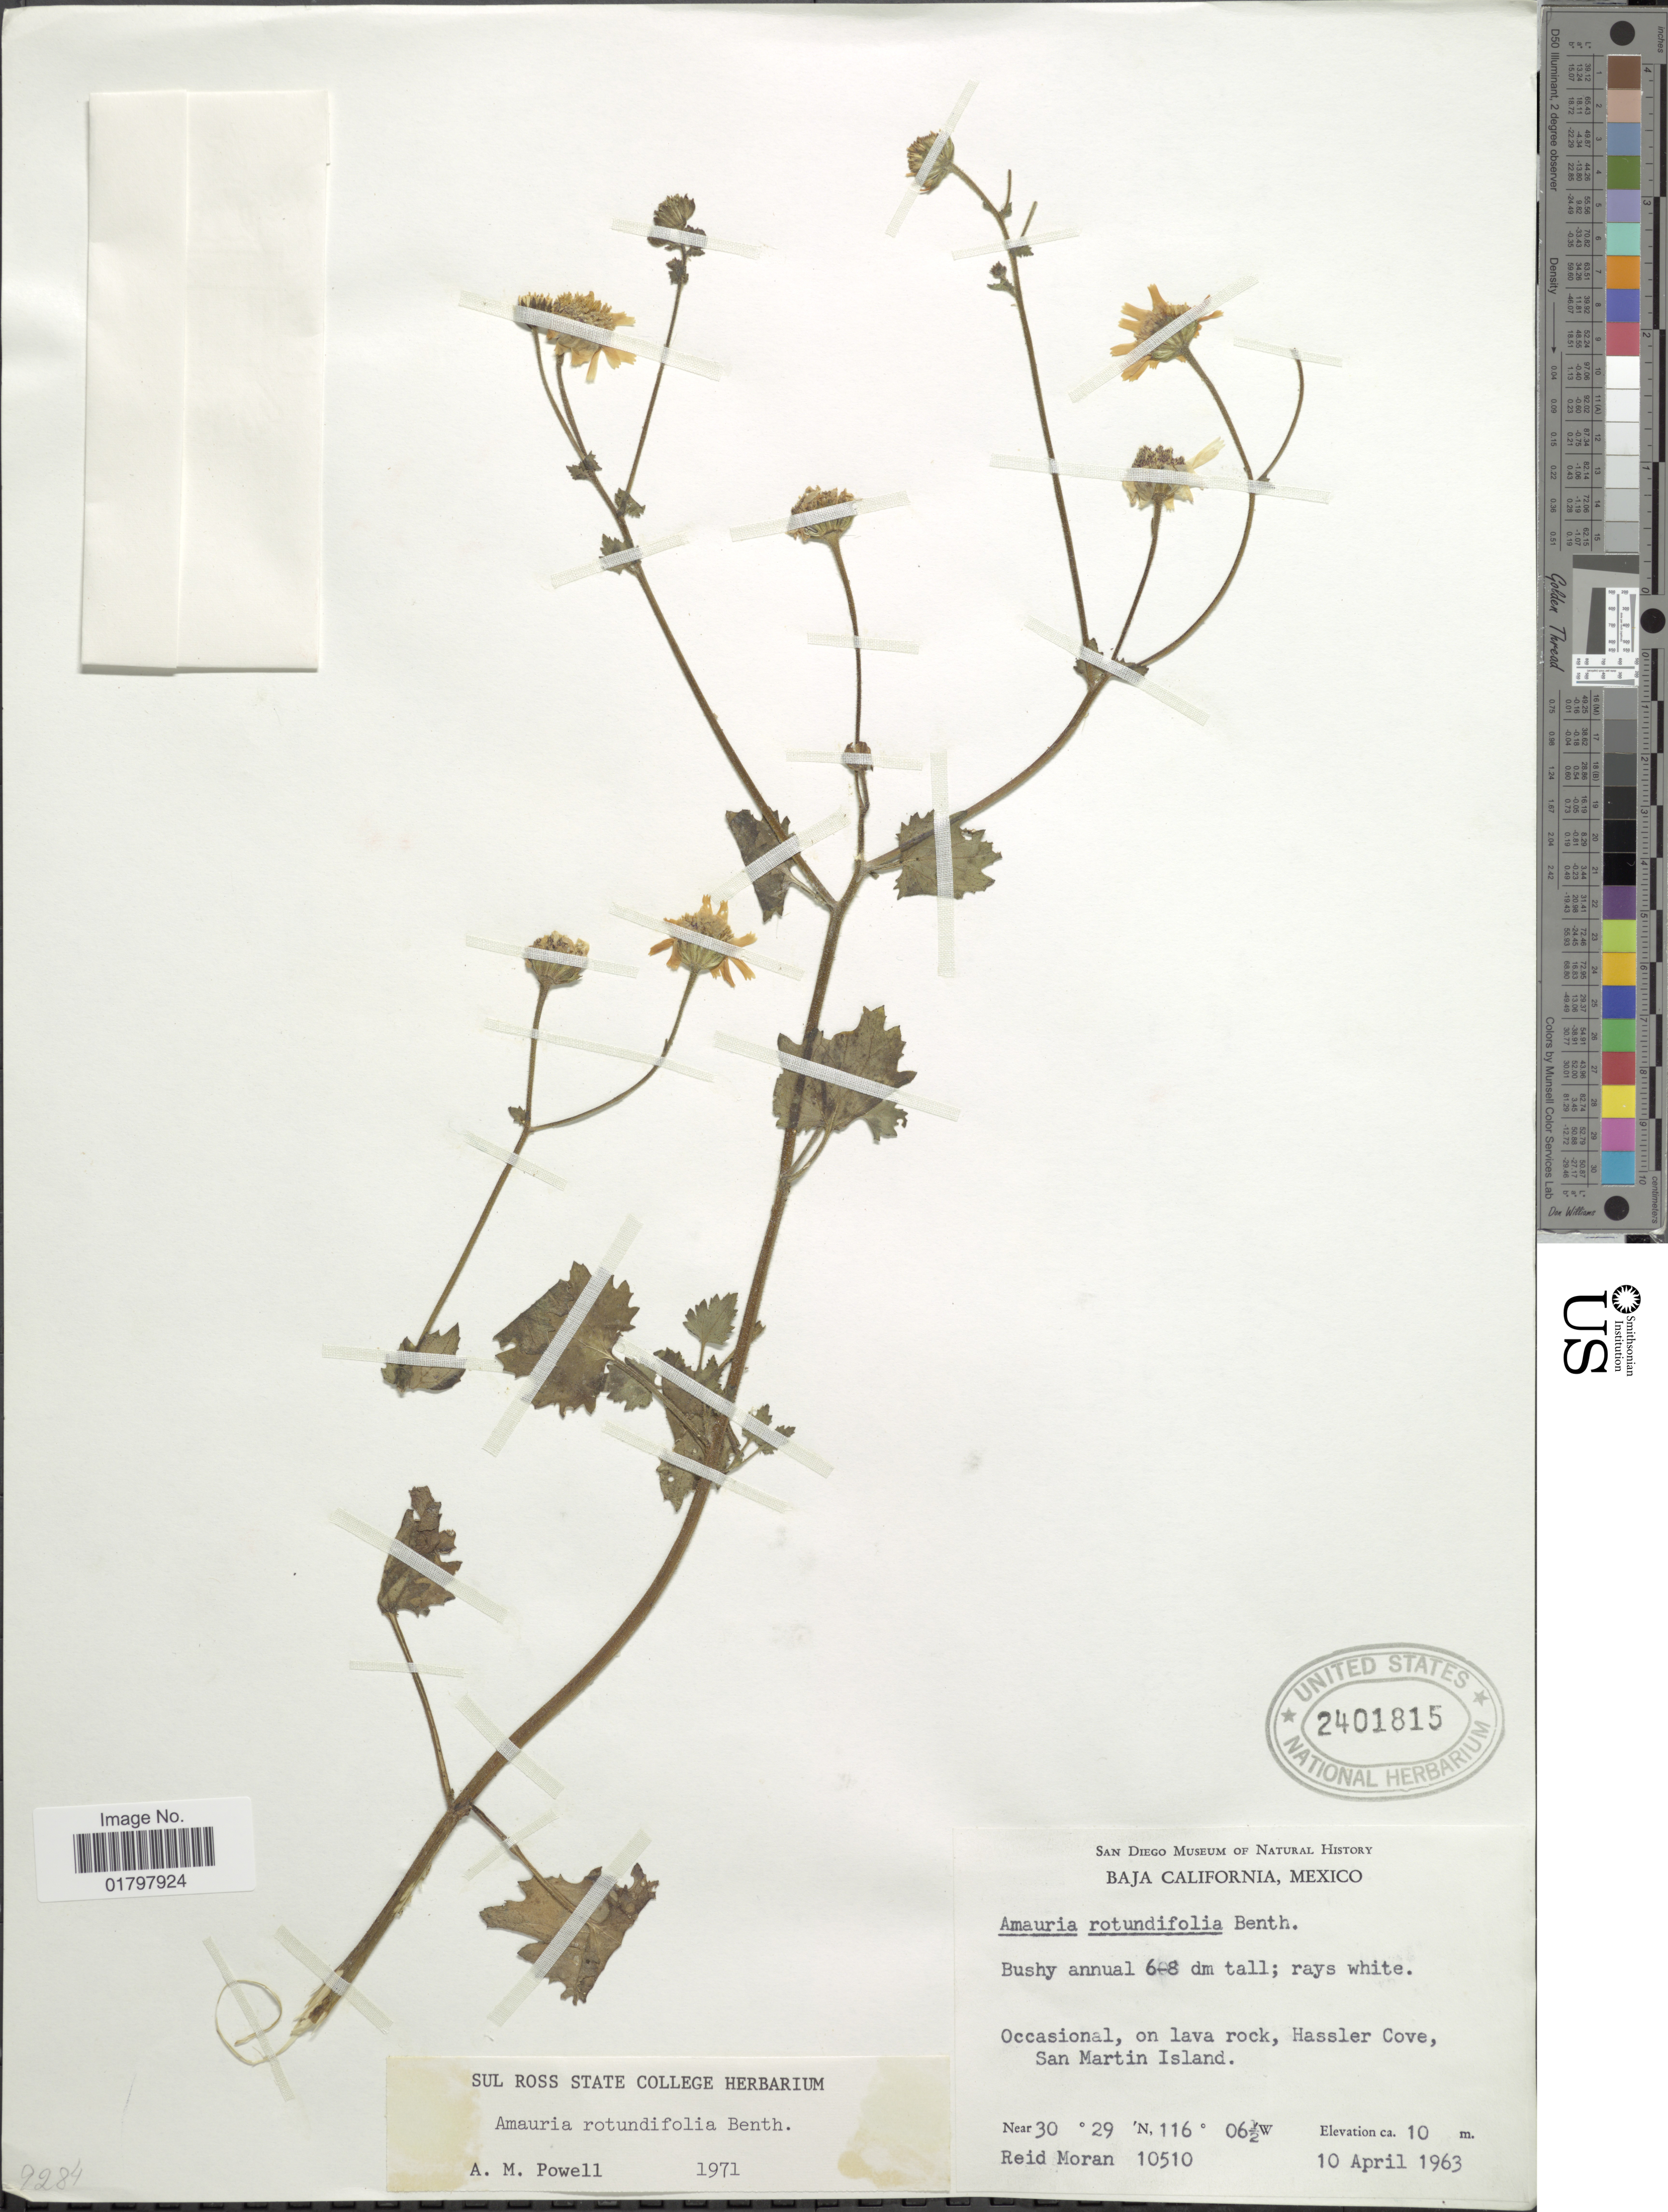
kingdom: Plantae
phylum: Tracheophyta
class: Magnoliopsida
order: Asterales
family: Asteraceae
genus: Amauria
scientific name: Amauria rotundifolia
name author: Benth.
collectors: R. V. Moran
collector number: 10510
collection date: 1963-04-10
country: Mexico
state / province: Baja California Sur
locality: Occasional, on lava rock, Hassler Cove, San Martin Island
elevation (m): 10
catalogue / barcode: US 2401815